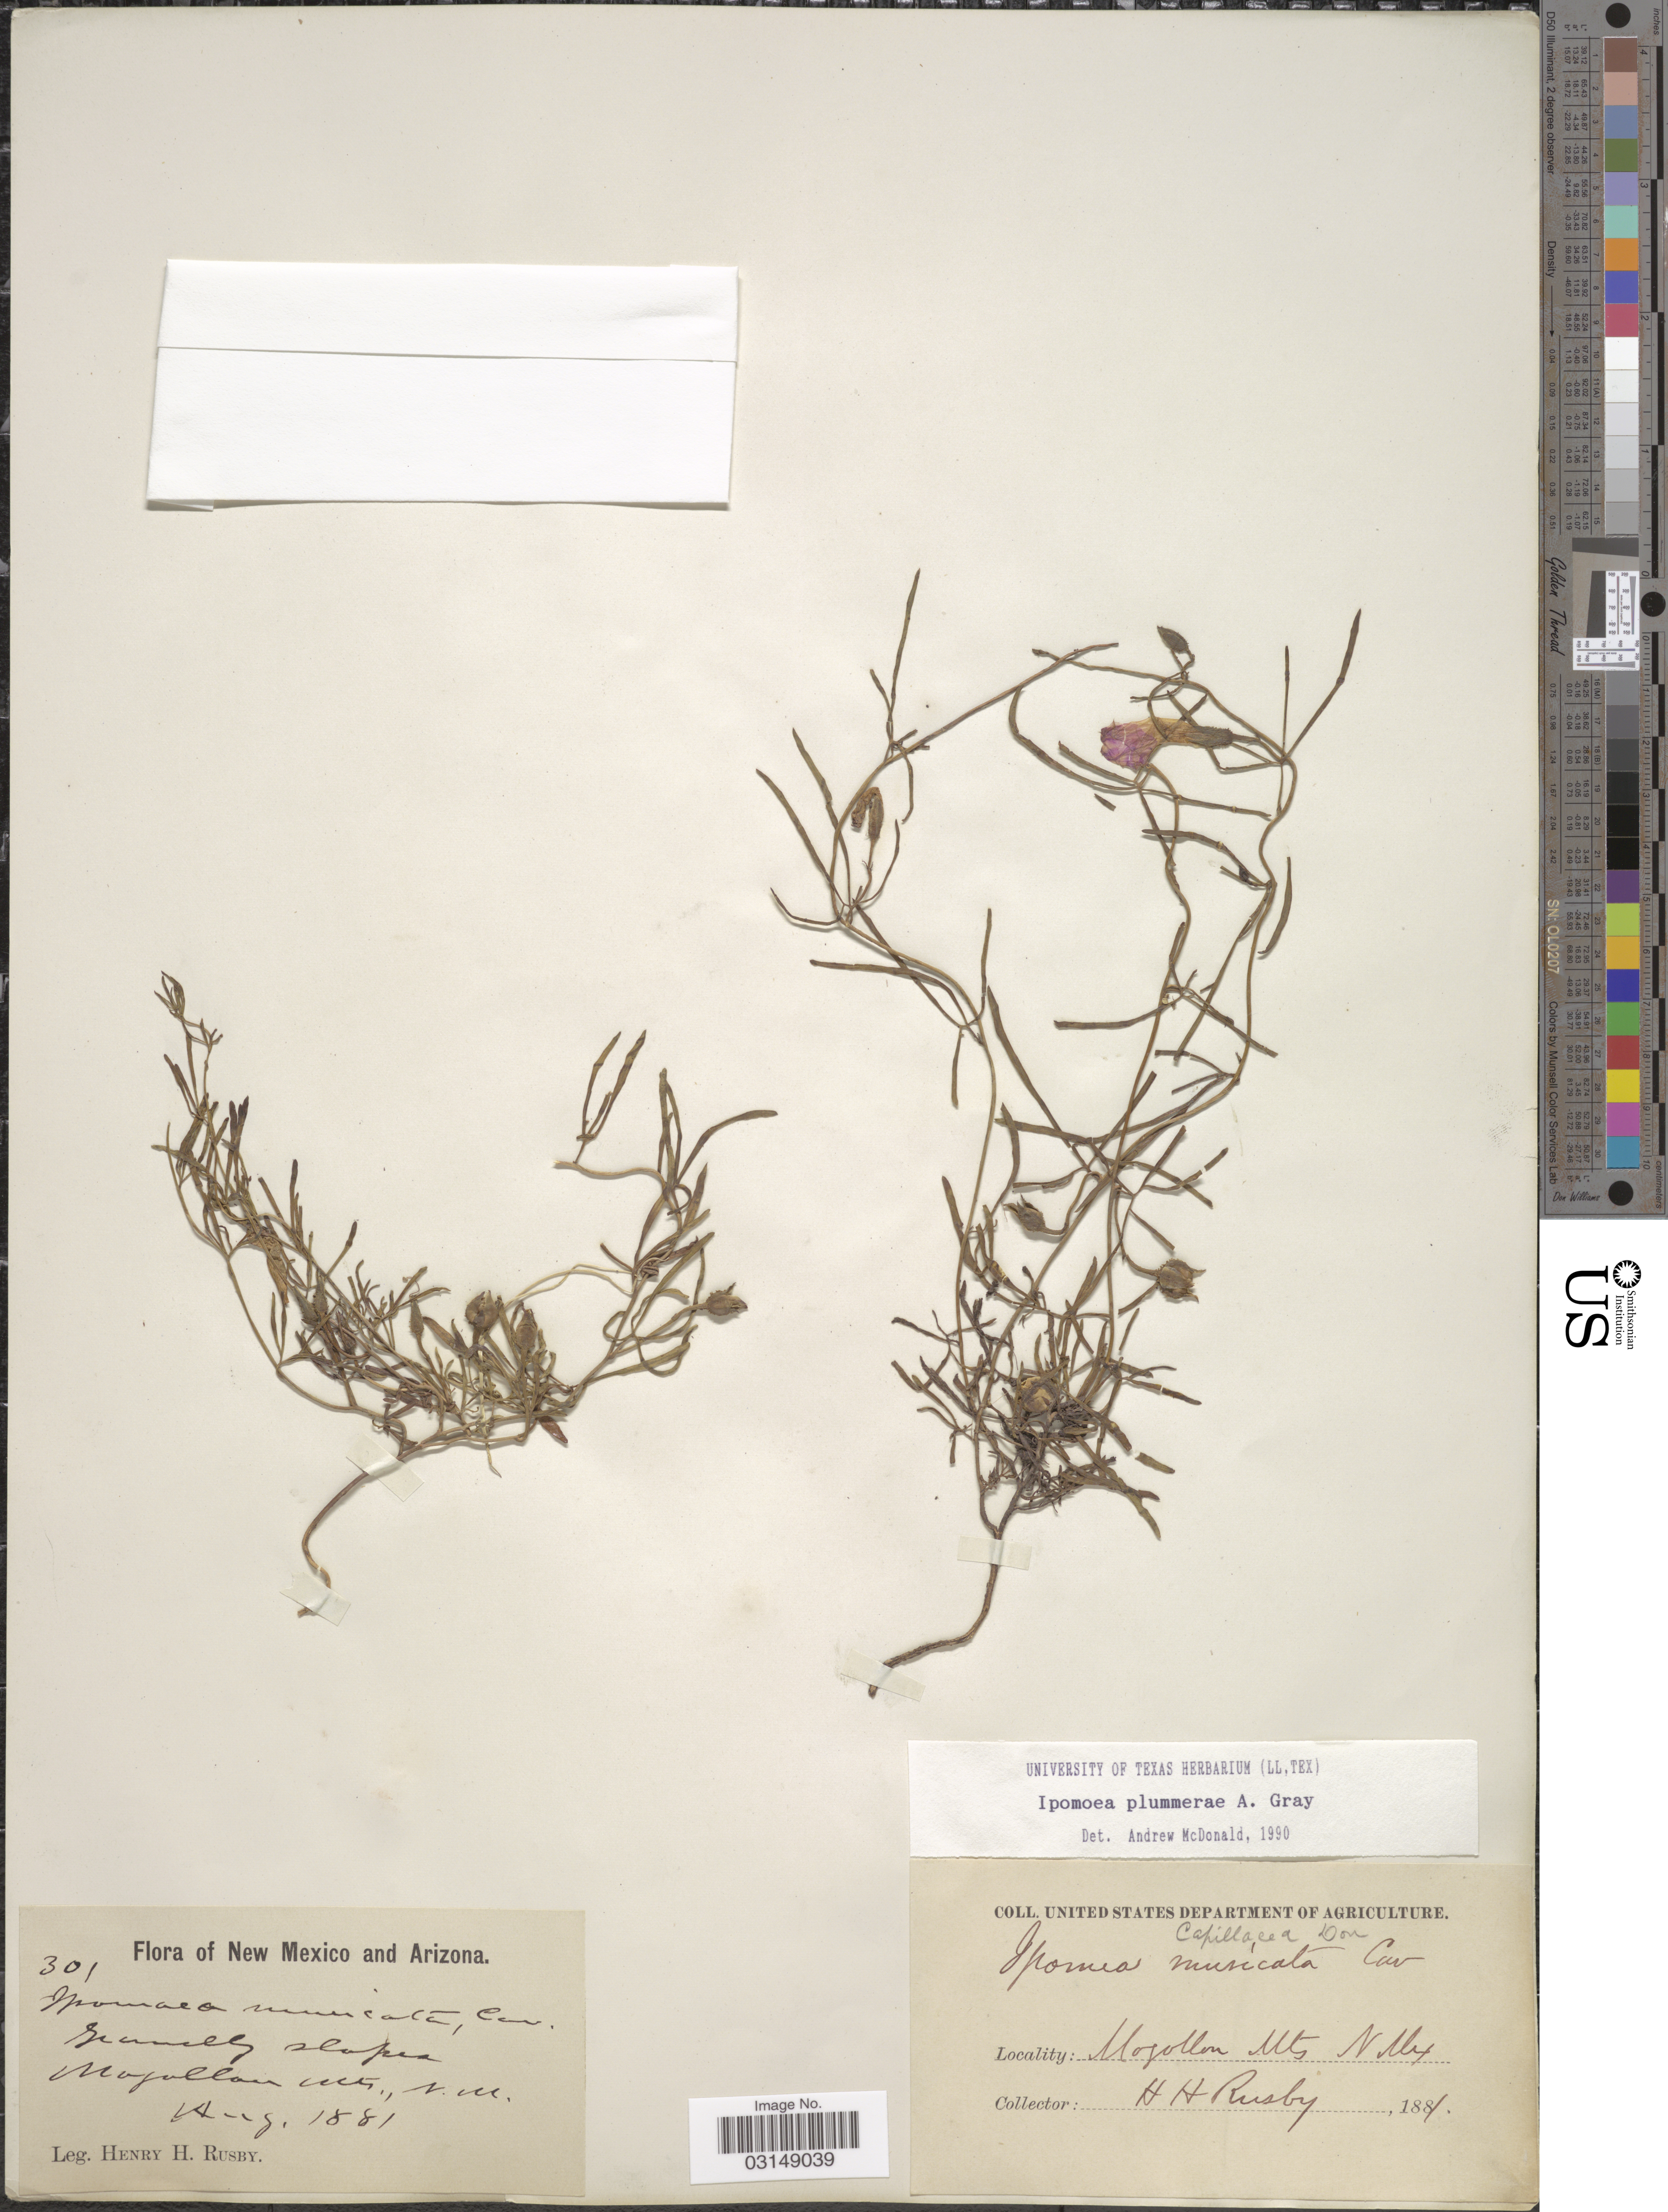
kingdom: Plantae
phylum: Tracheophyta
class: Magnoliopsida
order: Solanales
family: Convolvulaceae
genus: Ipomoea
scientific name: Ipomoea plummerae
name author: A. Gray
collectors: H. H. Rusby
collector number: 301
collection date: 1881-08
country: United States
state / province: New Mexico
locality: Mogollon Mts.